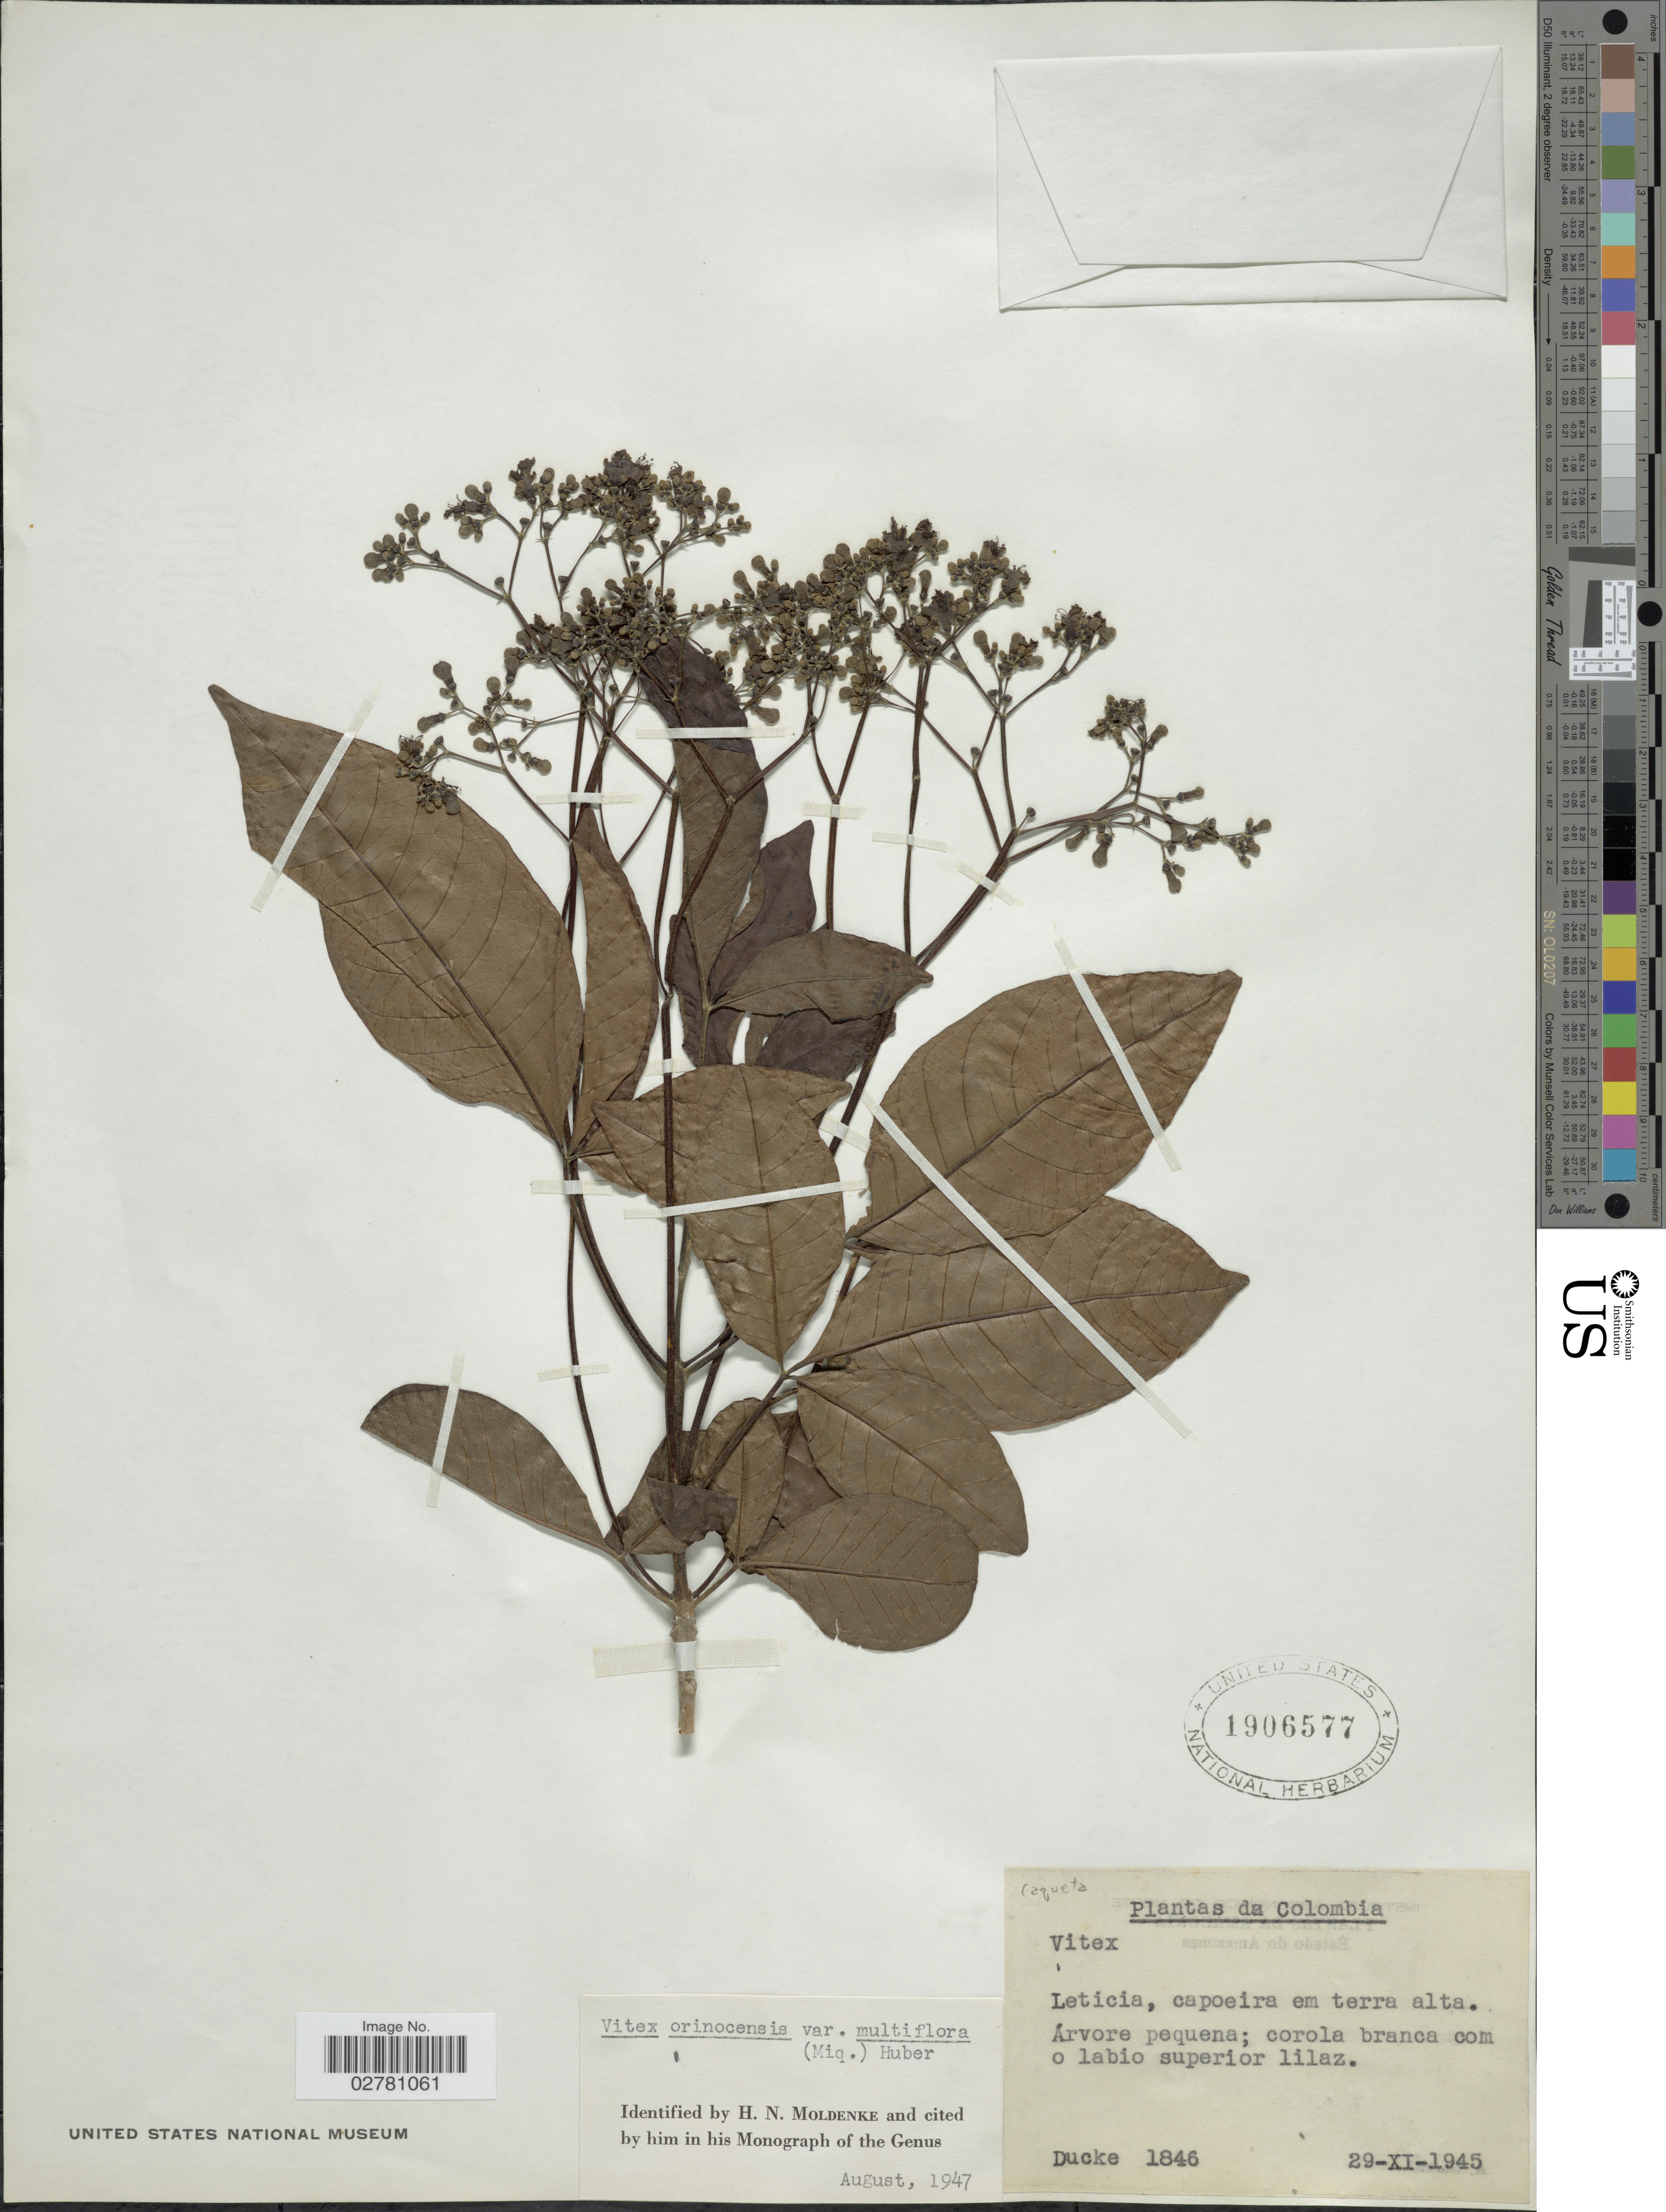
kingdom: Plantae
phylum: Tracheophyta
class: Magnoliopsida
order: Lamiales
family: Lamiaceae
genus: Vitex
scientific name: Vitex orinocensis var. multiflora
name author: (Miq.) Huber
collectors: A. Ducke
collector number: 1846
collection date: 1945-11-29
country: Colombia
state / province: Caquetá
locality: Leticia, capoeira em terra alta.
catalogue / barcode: US 1906577